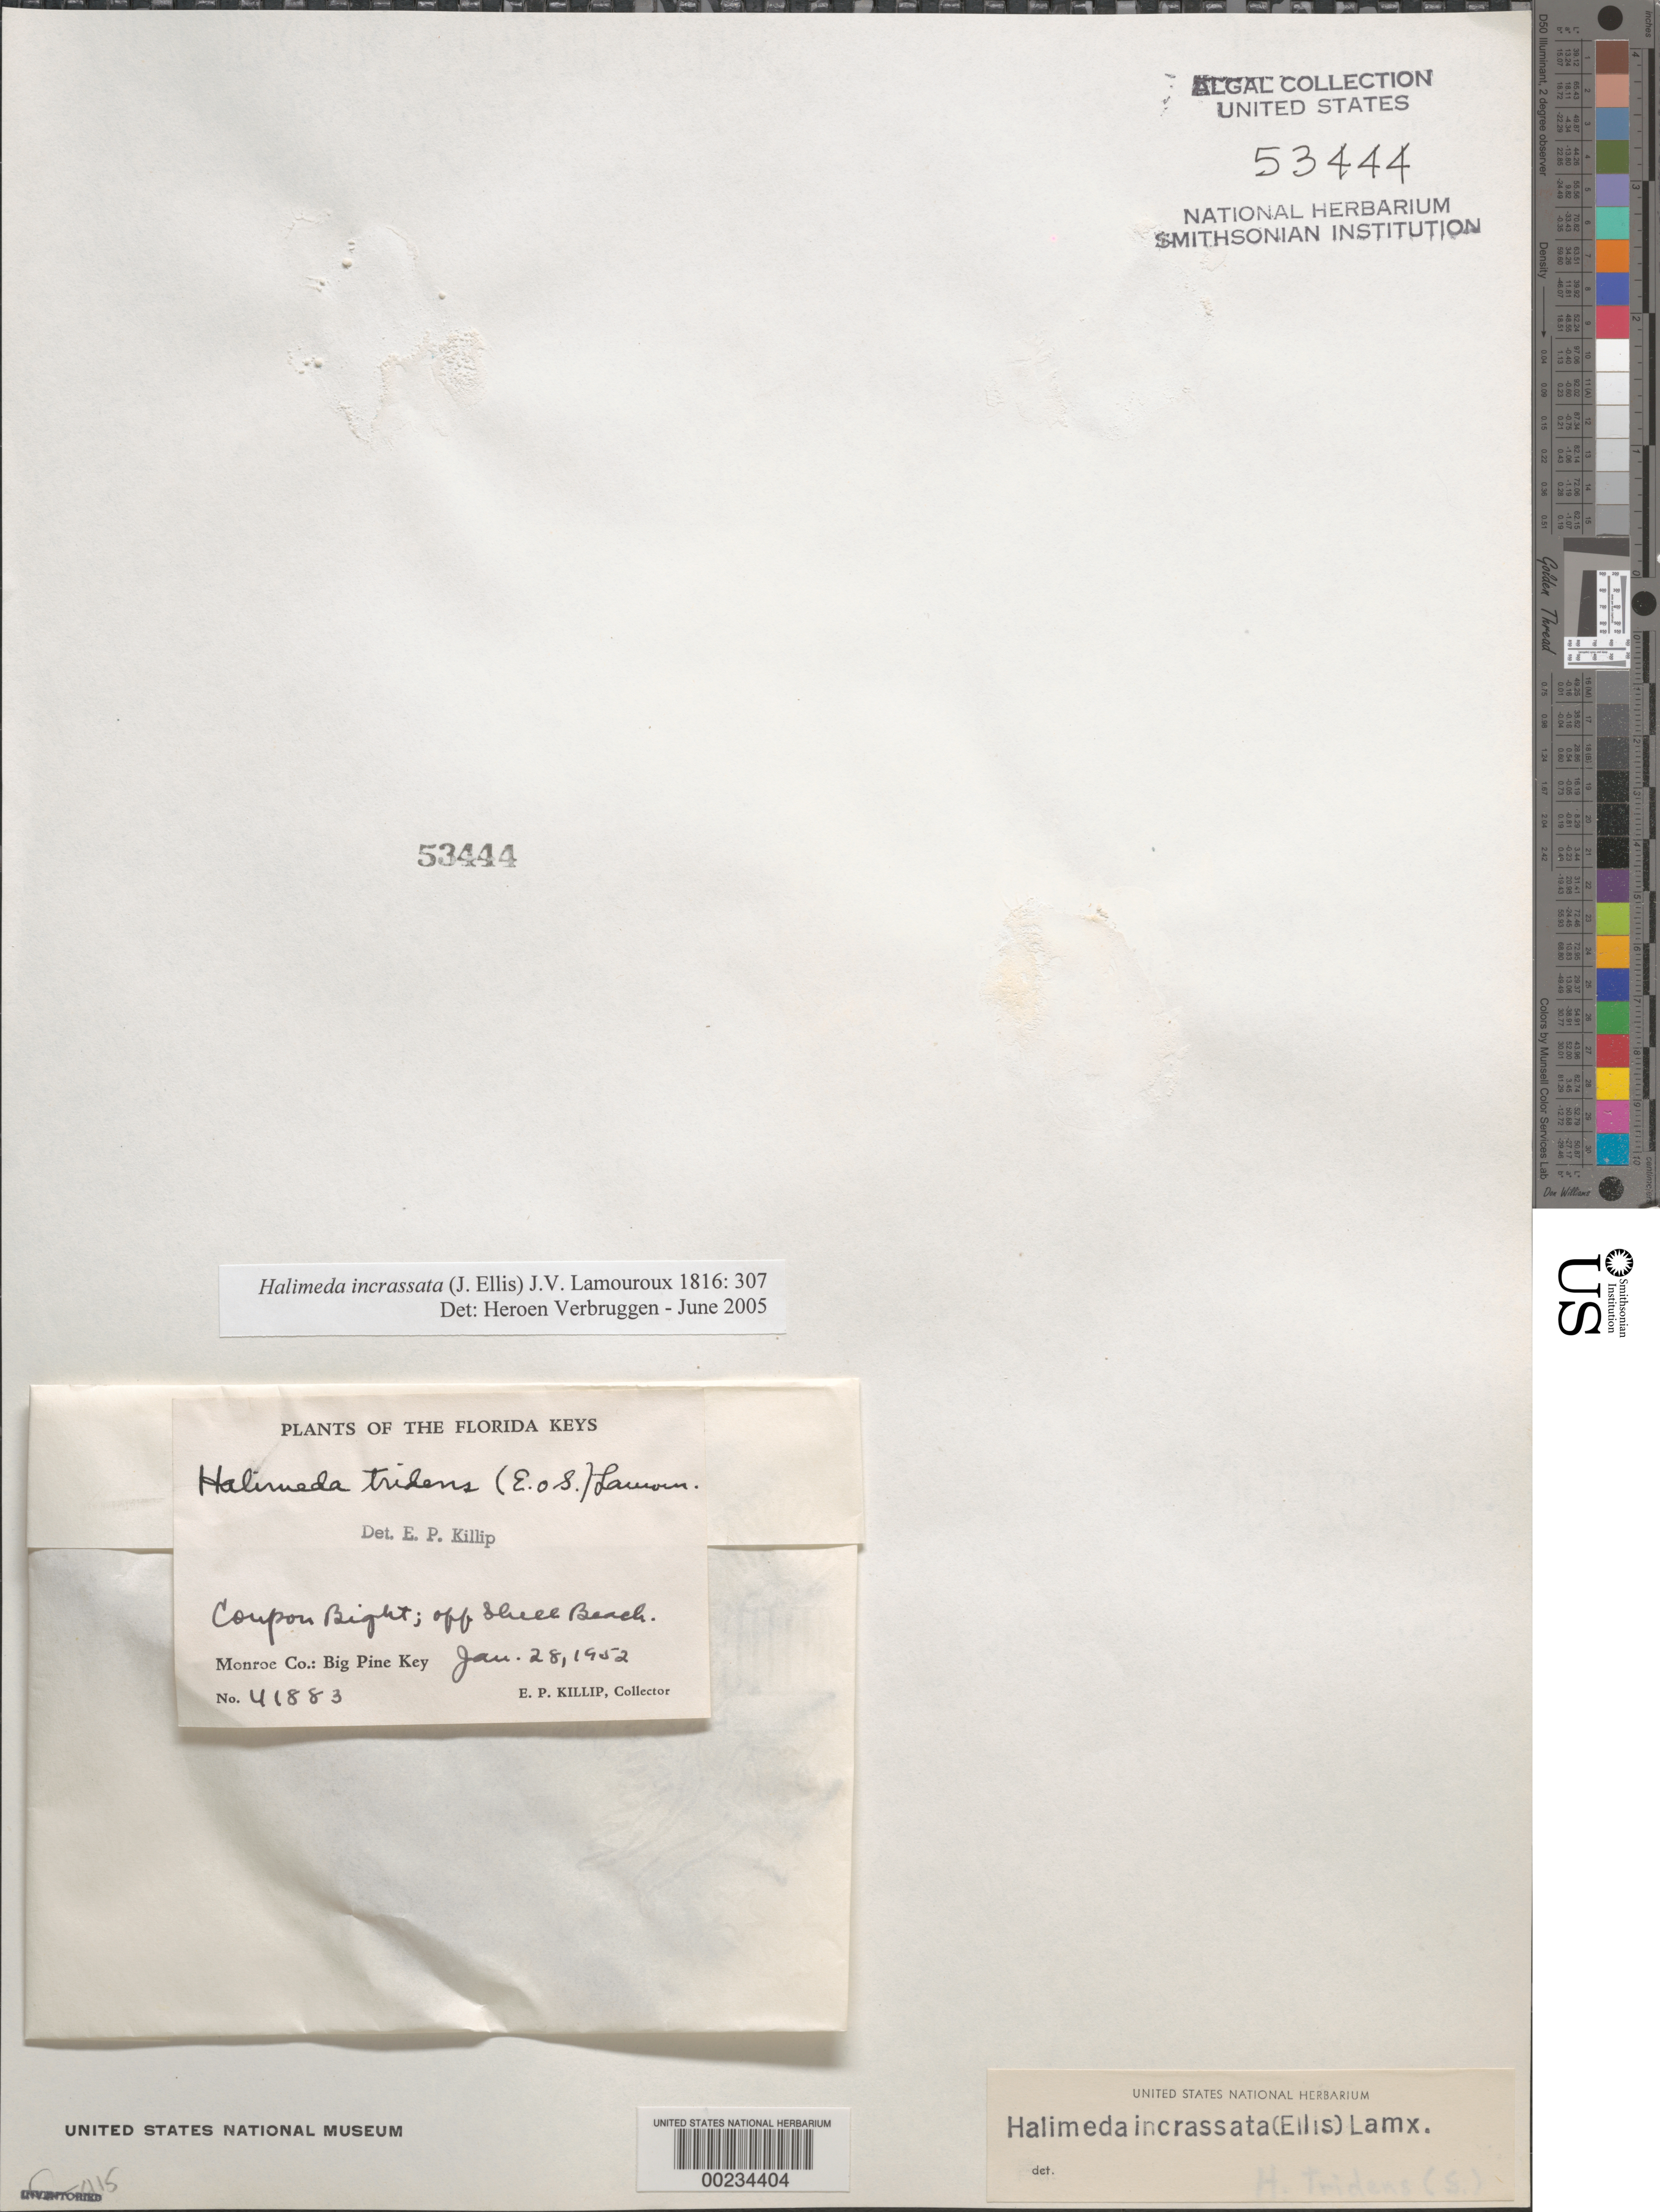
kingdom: Plantae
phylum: Chlorophyta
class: Ulvophyceae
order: Bryopsidales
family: Halimedaceae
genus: Halimeda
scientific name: Halimeda incrassata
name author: (J. Ellis) J.V.Lamouroux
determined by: Killip, Ellsworth P.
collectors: E. P. Killip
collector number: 41883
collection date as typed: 28 Jan 1952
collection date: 1952-01-28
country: United States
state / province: Florida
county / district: Monroe County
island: Big Pine Key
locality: Coupon Bight off Shell Beach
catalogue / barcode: US 53444